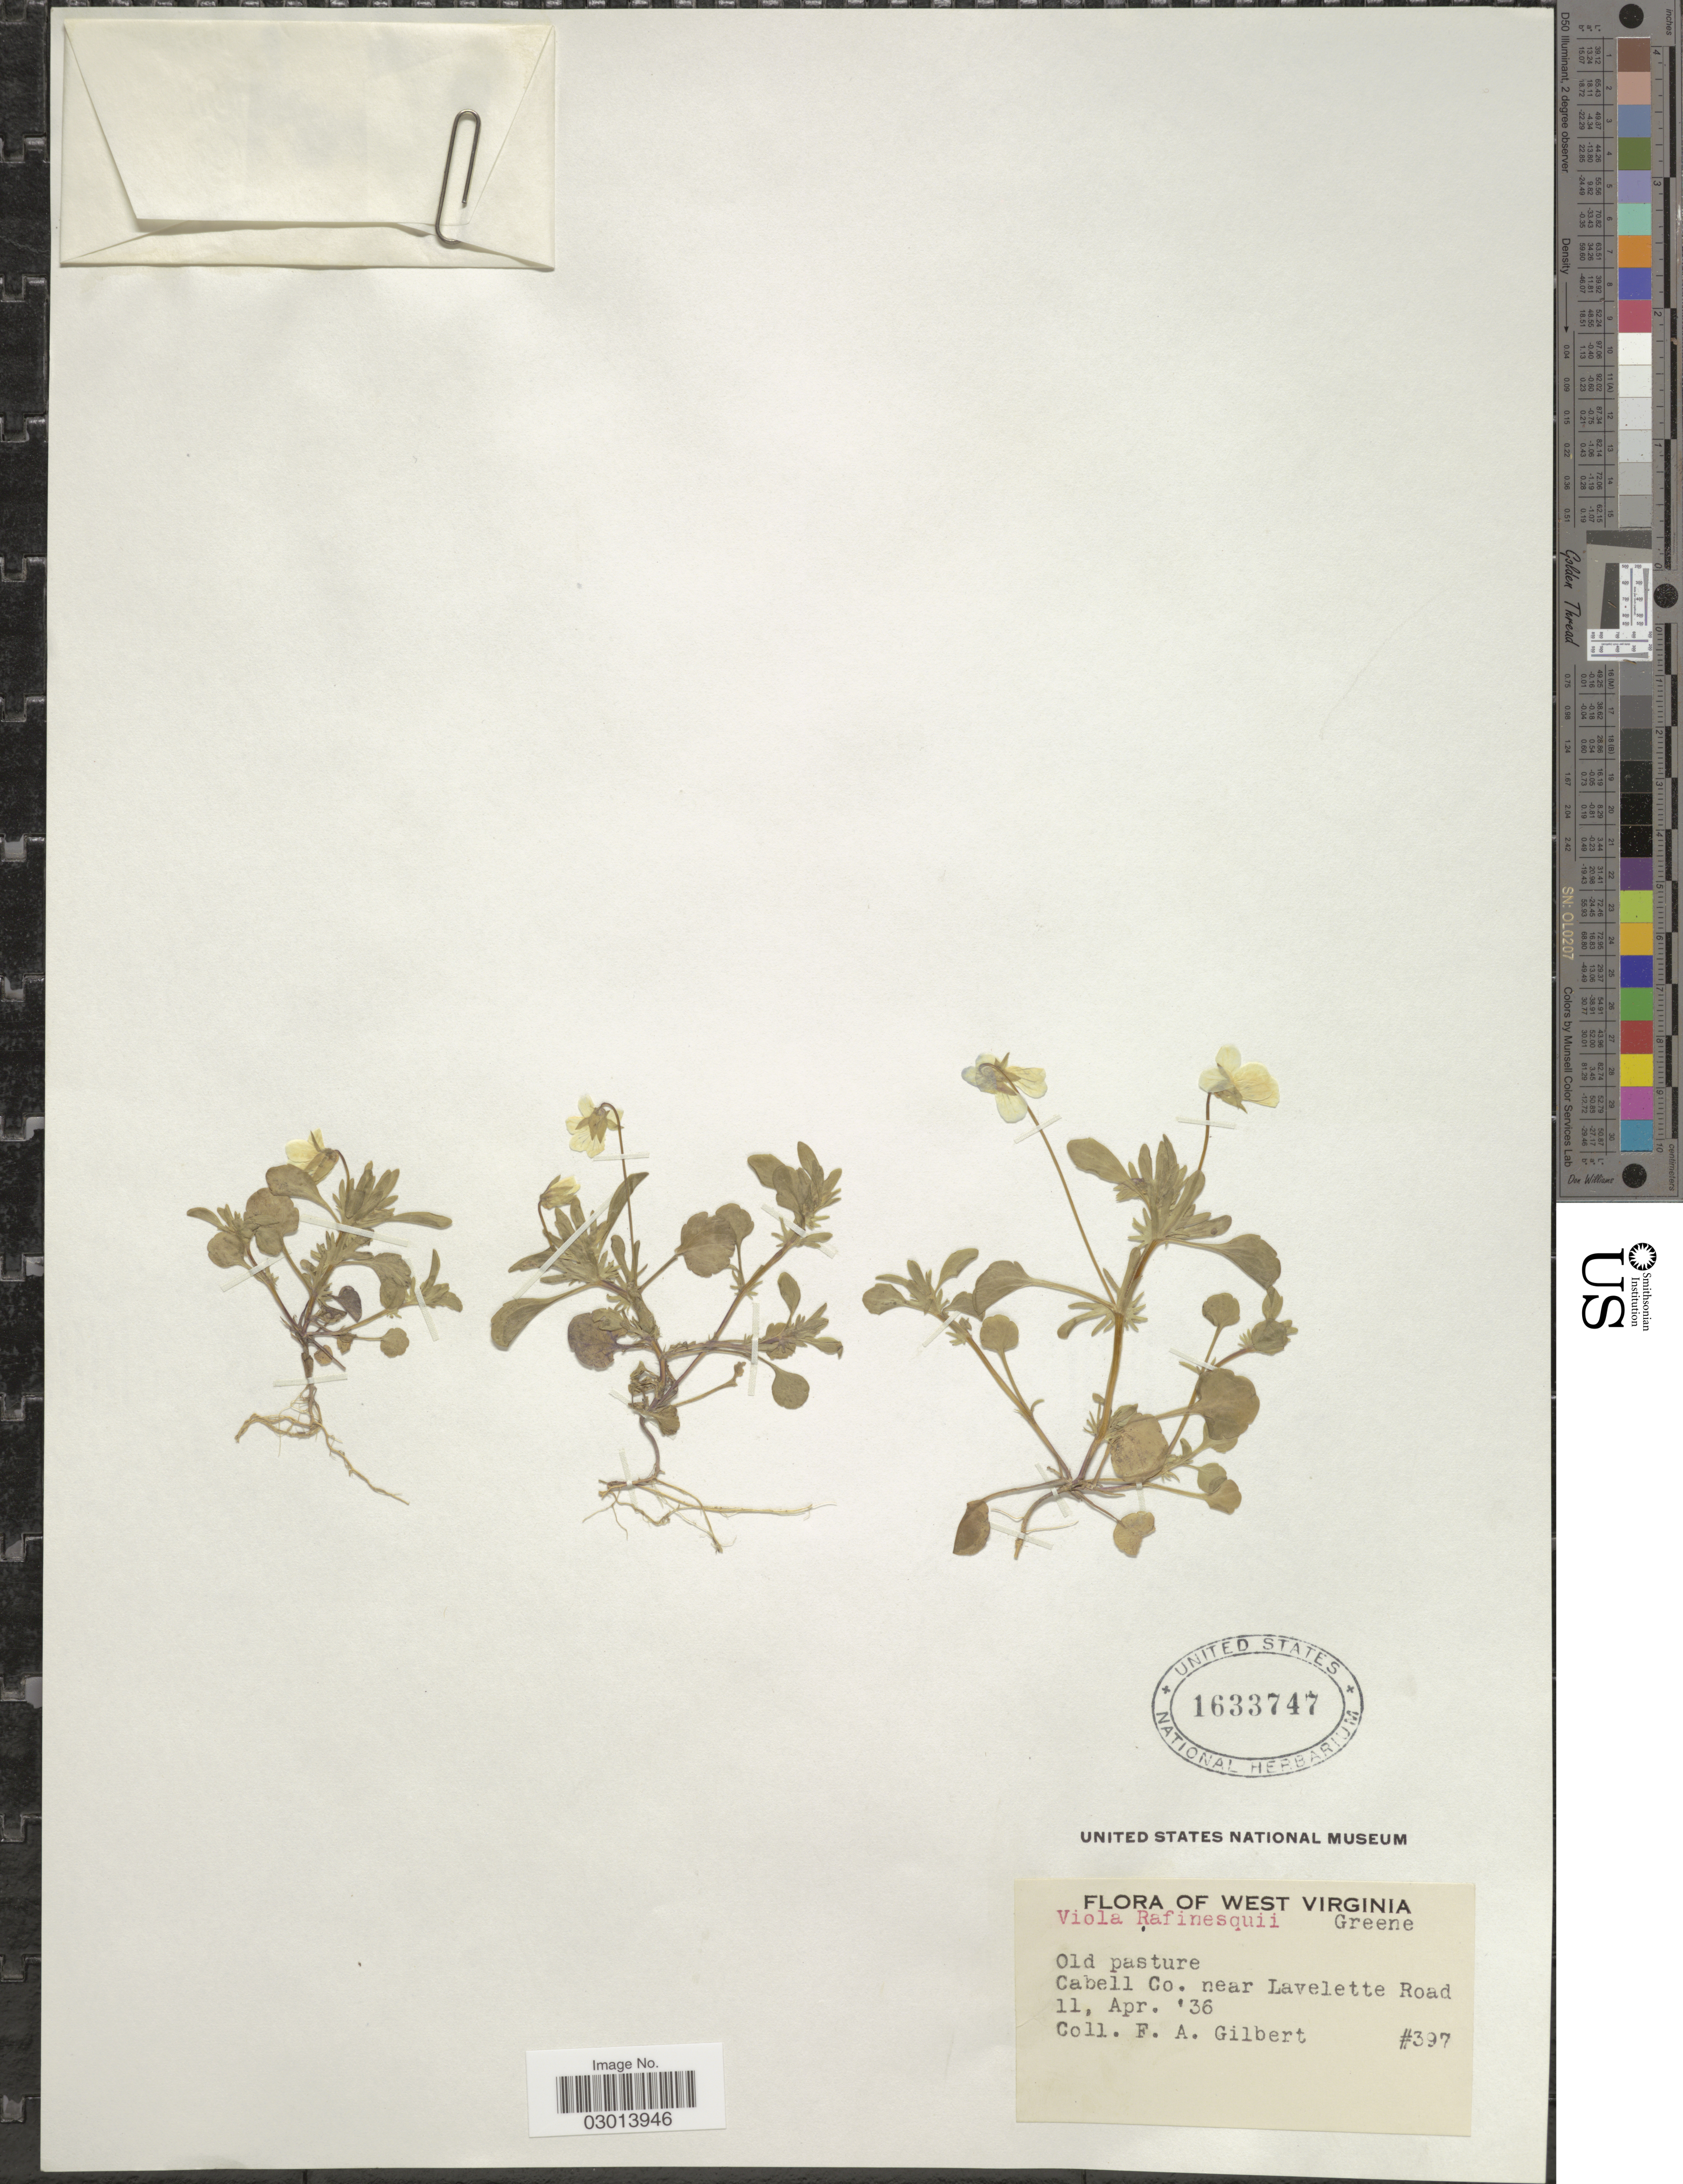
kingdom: Plantae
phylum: Tracheophyta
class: Magnoliopsida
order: Malpighiales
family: Violaceae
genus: Viola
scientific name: Viola rafinesquei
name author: Greene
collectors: F. A. Gilbert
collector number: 397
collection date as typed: Transcribed d/m/y: 11/4/36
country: United States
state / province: West Virginia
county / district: Cabell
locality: Cabell Co. near Lavelette Road.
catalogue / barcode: US 1633747